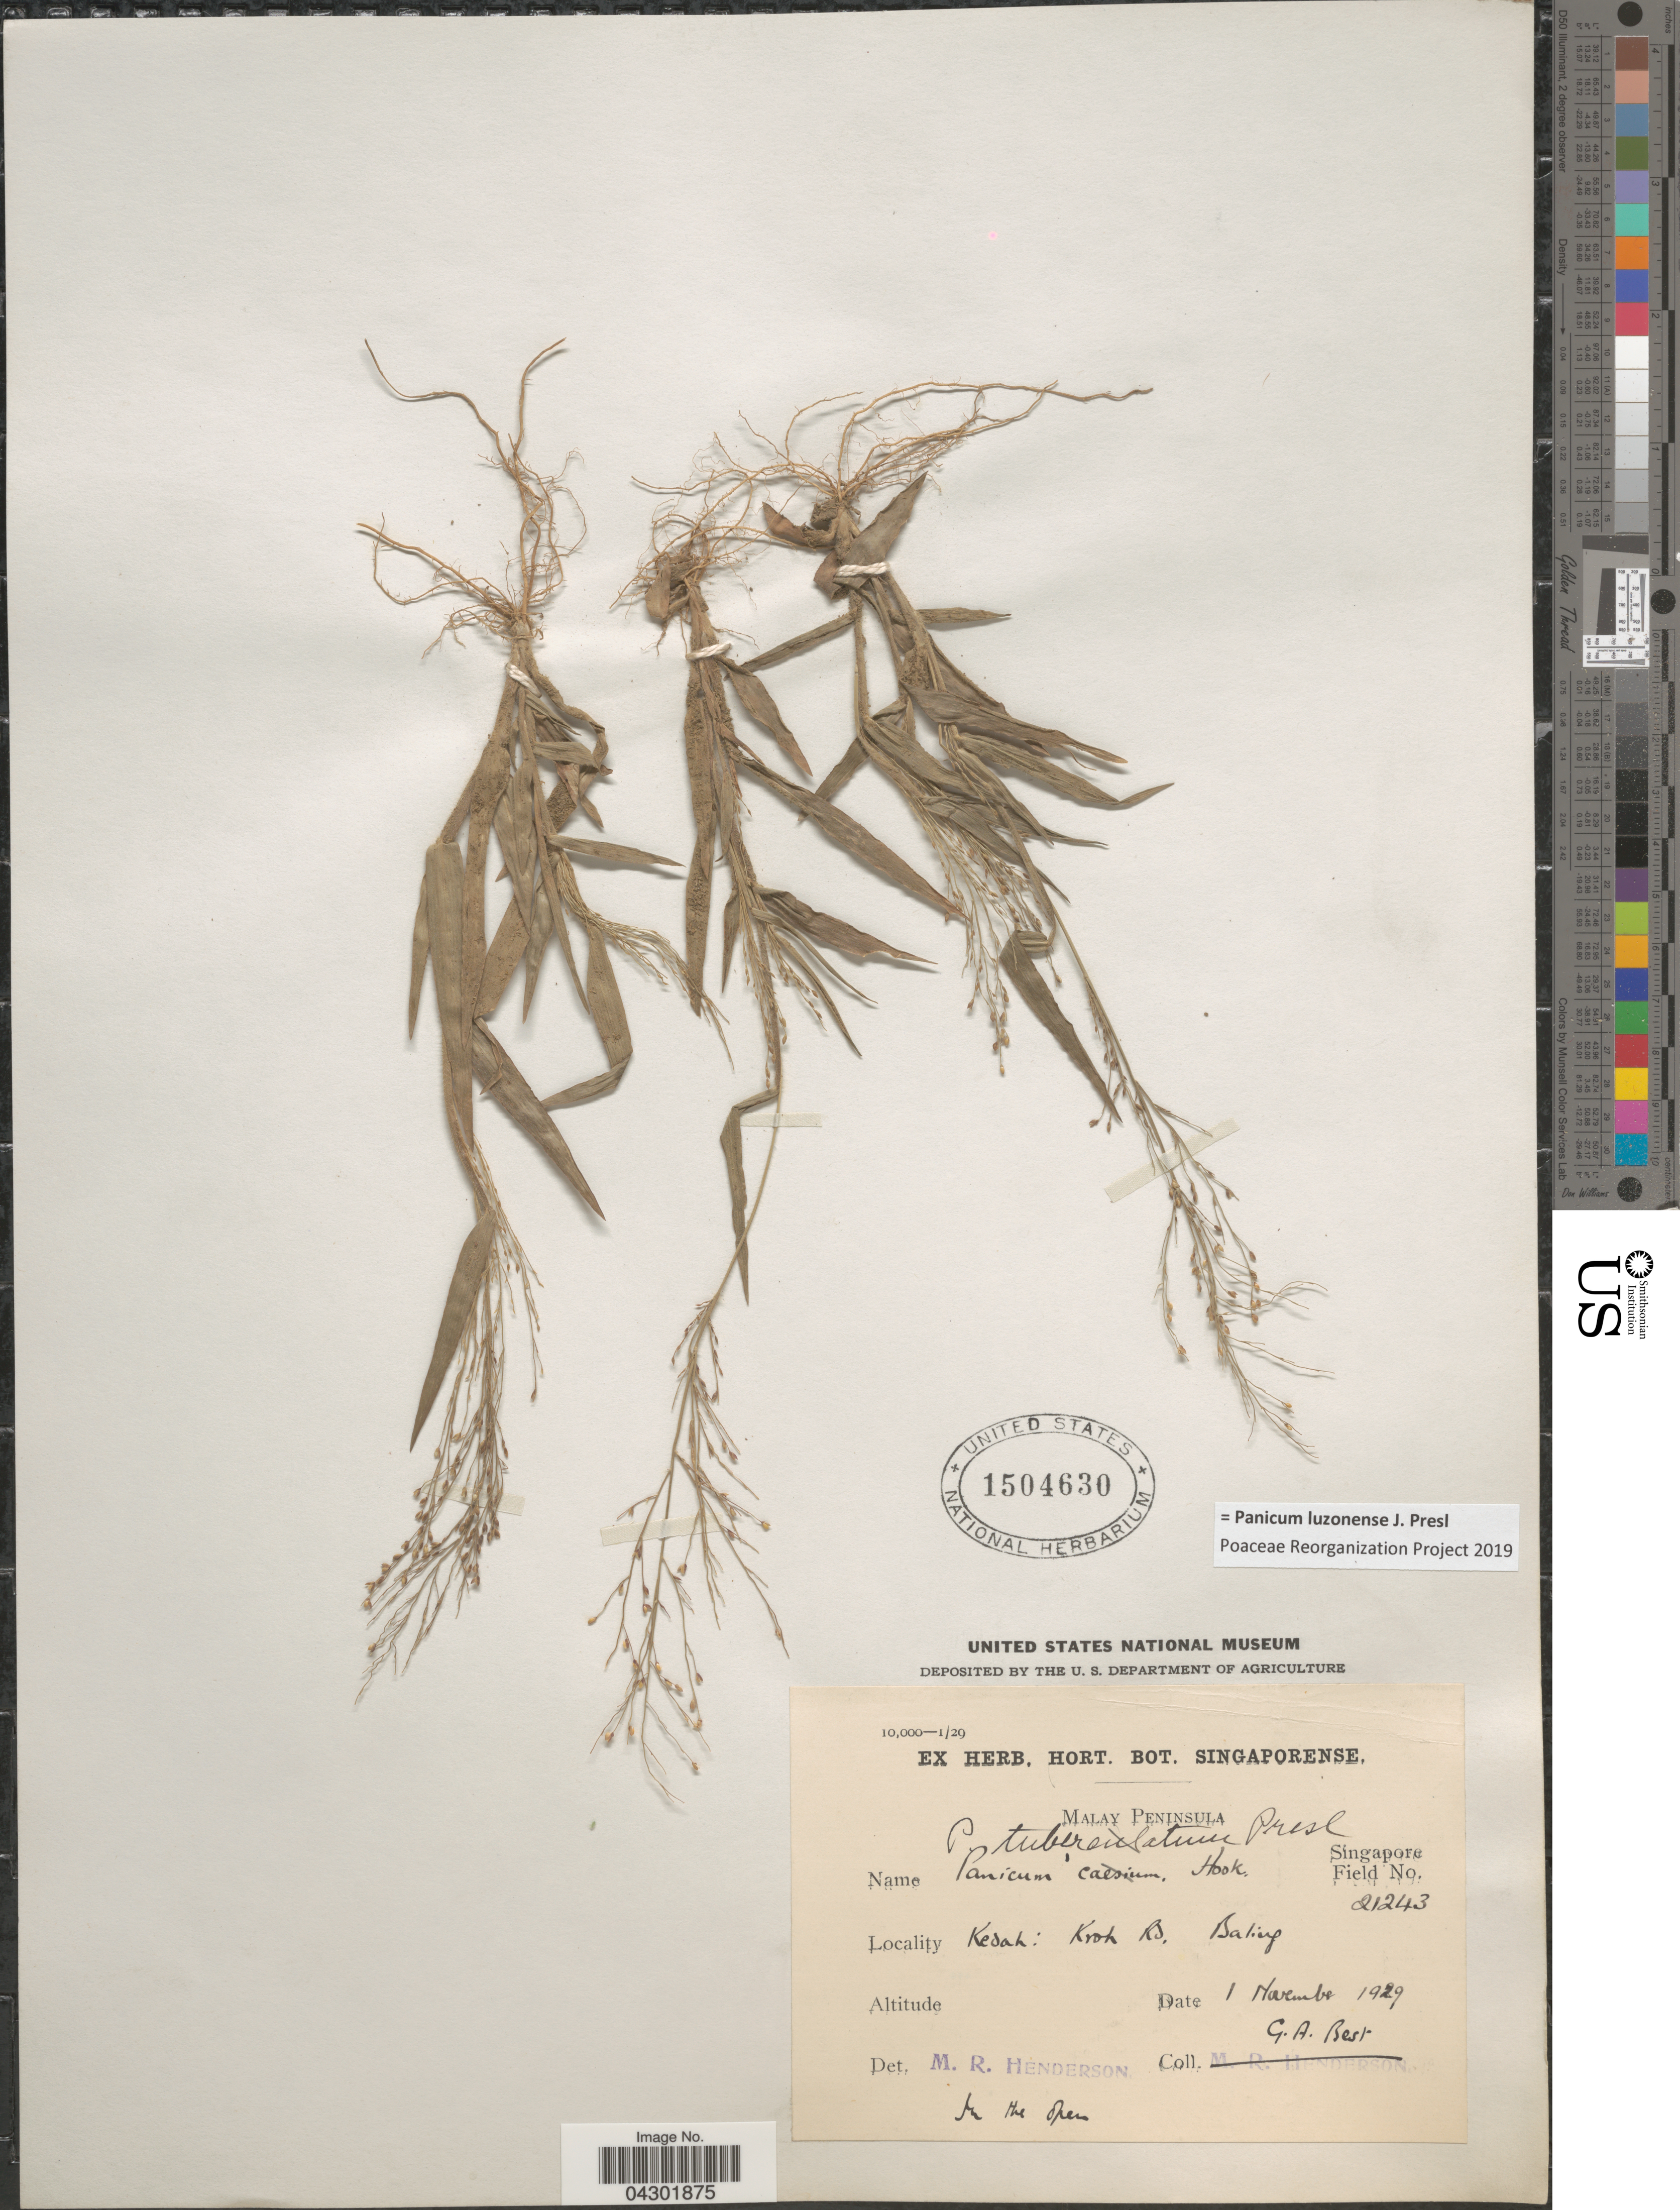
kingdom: Plantae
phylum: Tracheophyta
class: Liliopsida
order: Poales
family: Poaceae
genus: Panicum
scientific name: Panicum luzonense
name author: J. Presl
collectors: G. Best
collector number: Singapore Field 21243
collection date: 1929-11-01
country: Malaysia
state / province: Kedah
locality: Malay Peninsula. Kedah: Kroh Rd. Baling.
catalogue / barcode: US 1504630